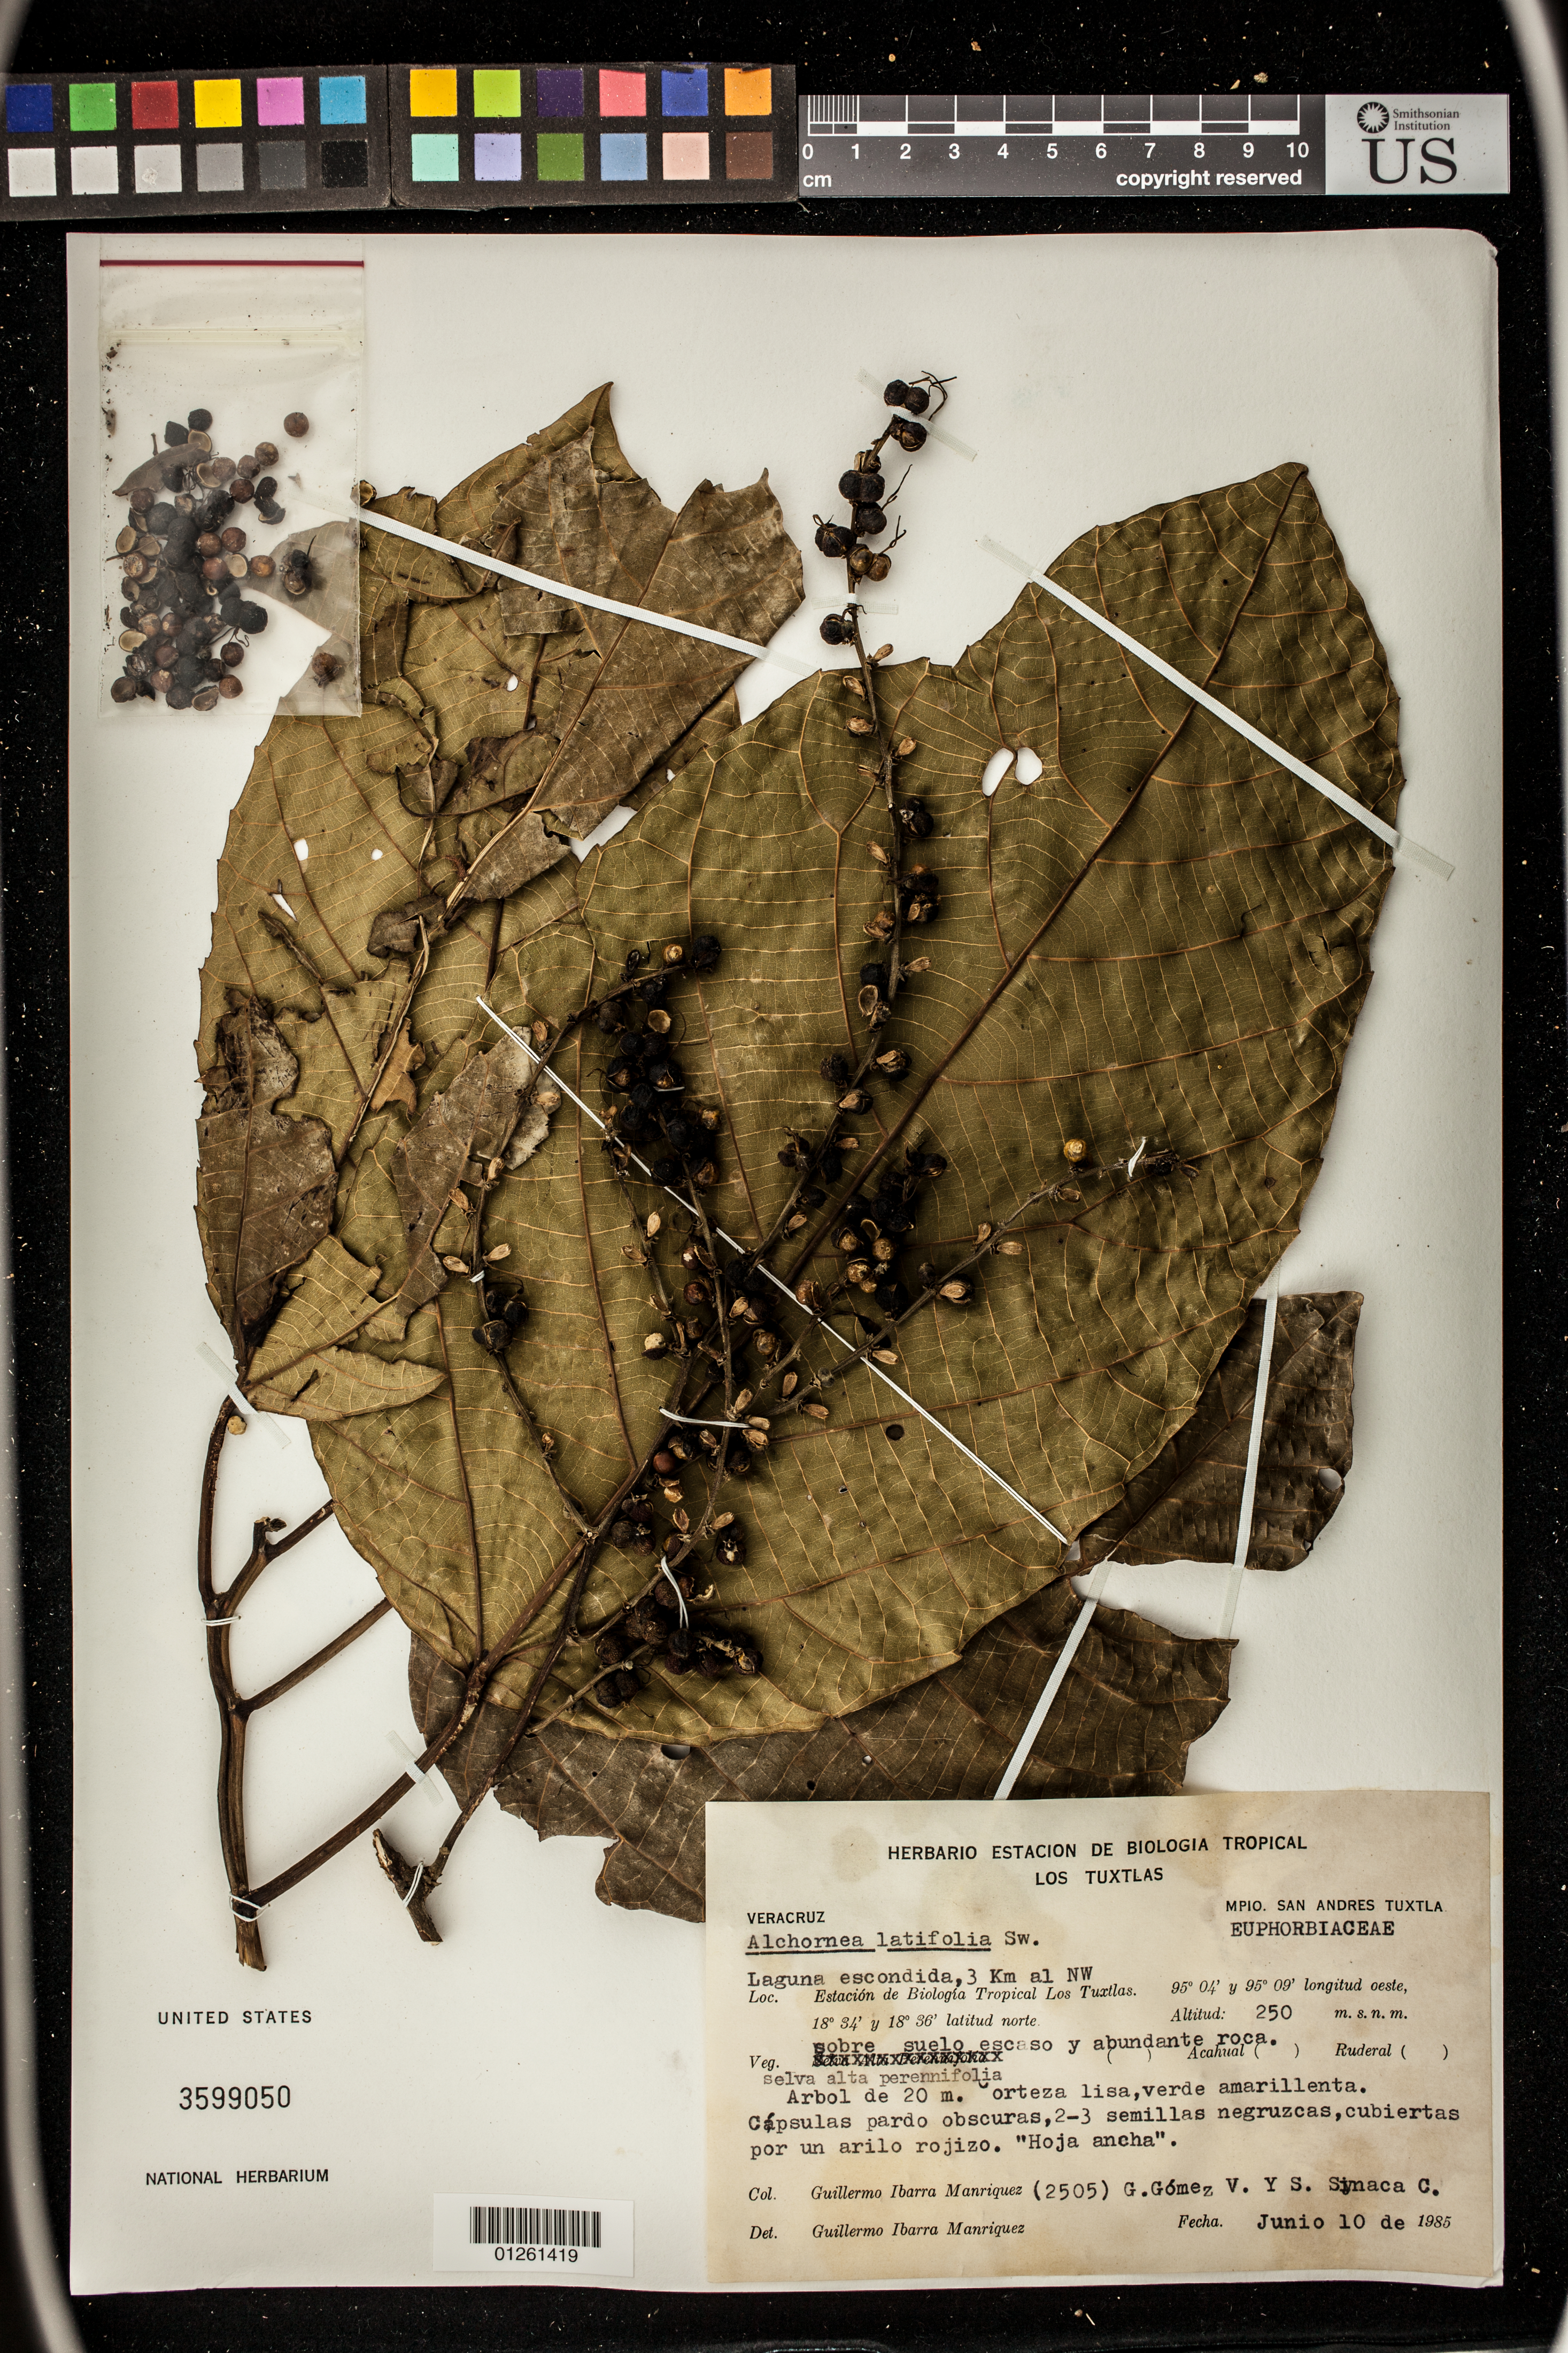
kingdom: Plantae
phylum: Tracheophyta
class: Magnoliopsida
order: Malpighiales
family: Euphorbiaceae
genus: Alchornea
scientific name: Alchornea latifolia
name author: Sw.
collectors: G. Manriquez, G. Gomez V. & S. Sinaca-Colin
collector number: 2505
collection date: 1985-06-10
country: Mexico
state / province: Veracruz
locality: Mpio. San Andres tuxtla. Laguna escondida, 3 Km al NW. Estacion de Biologia Tropical Los Tuxtlas.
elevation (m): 250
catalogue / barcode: US 3599050